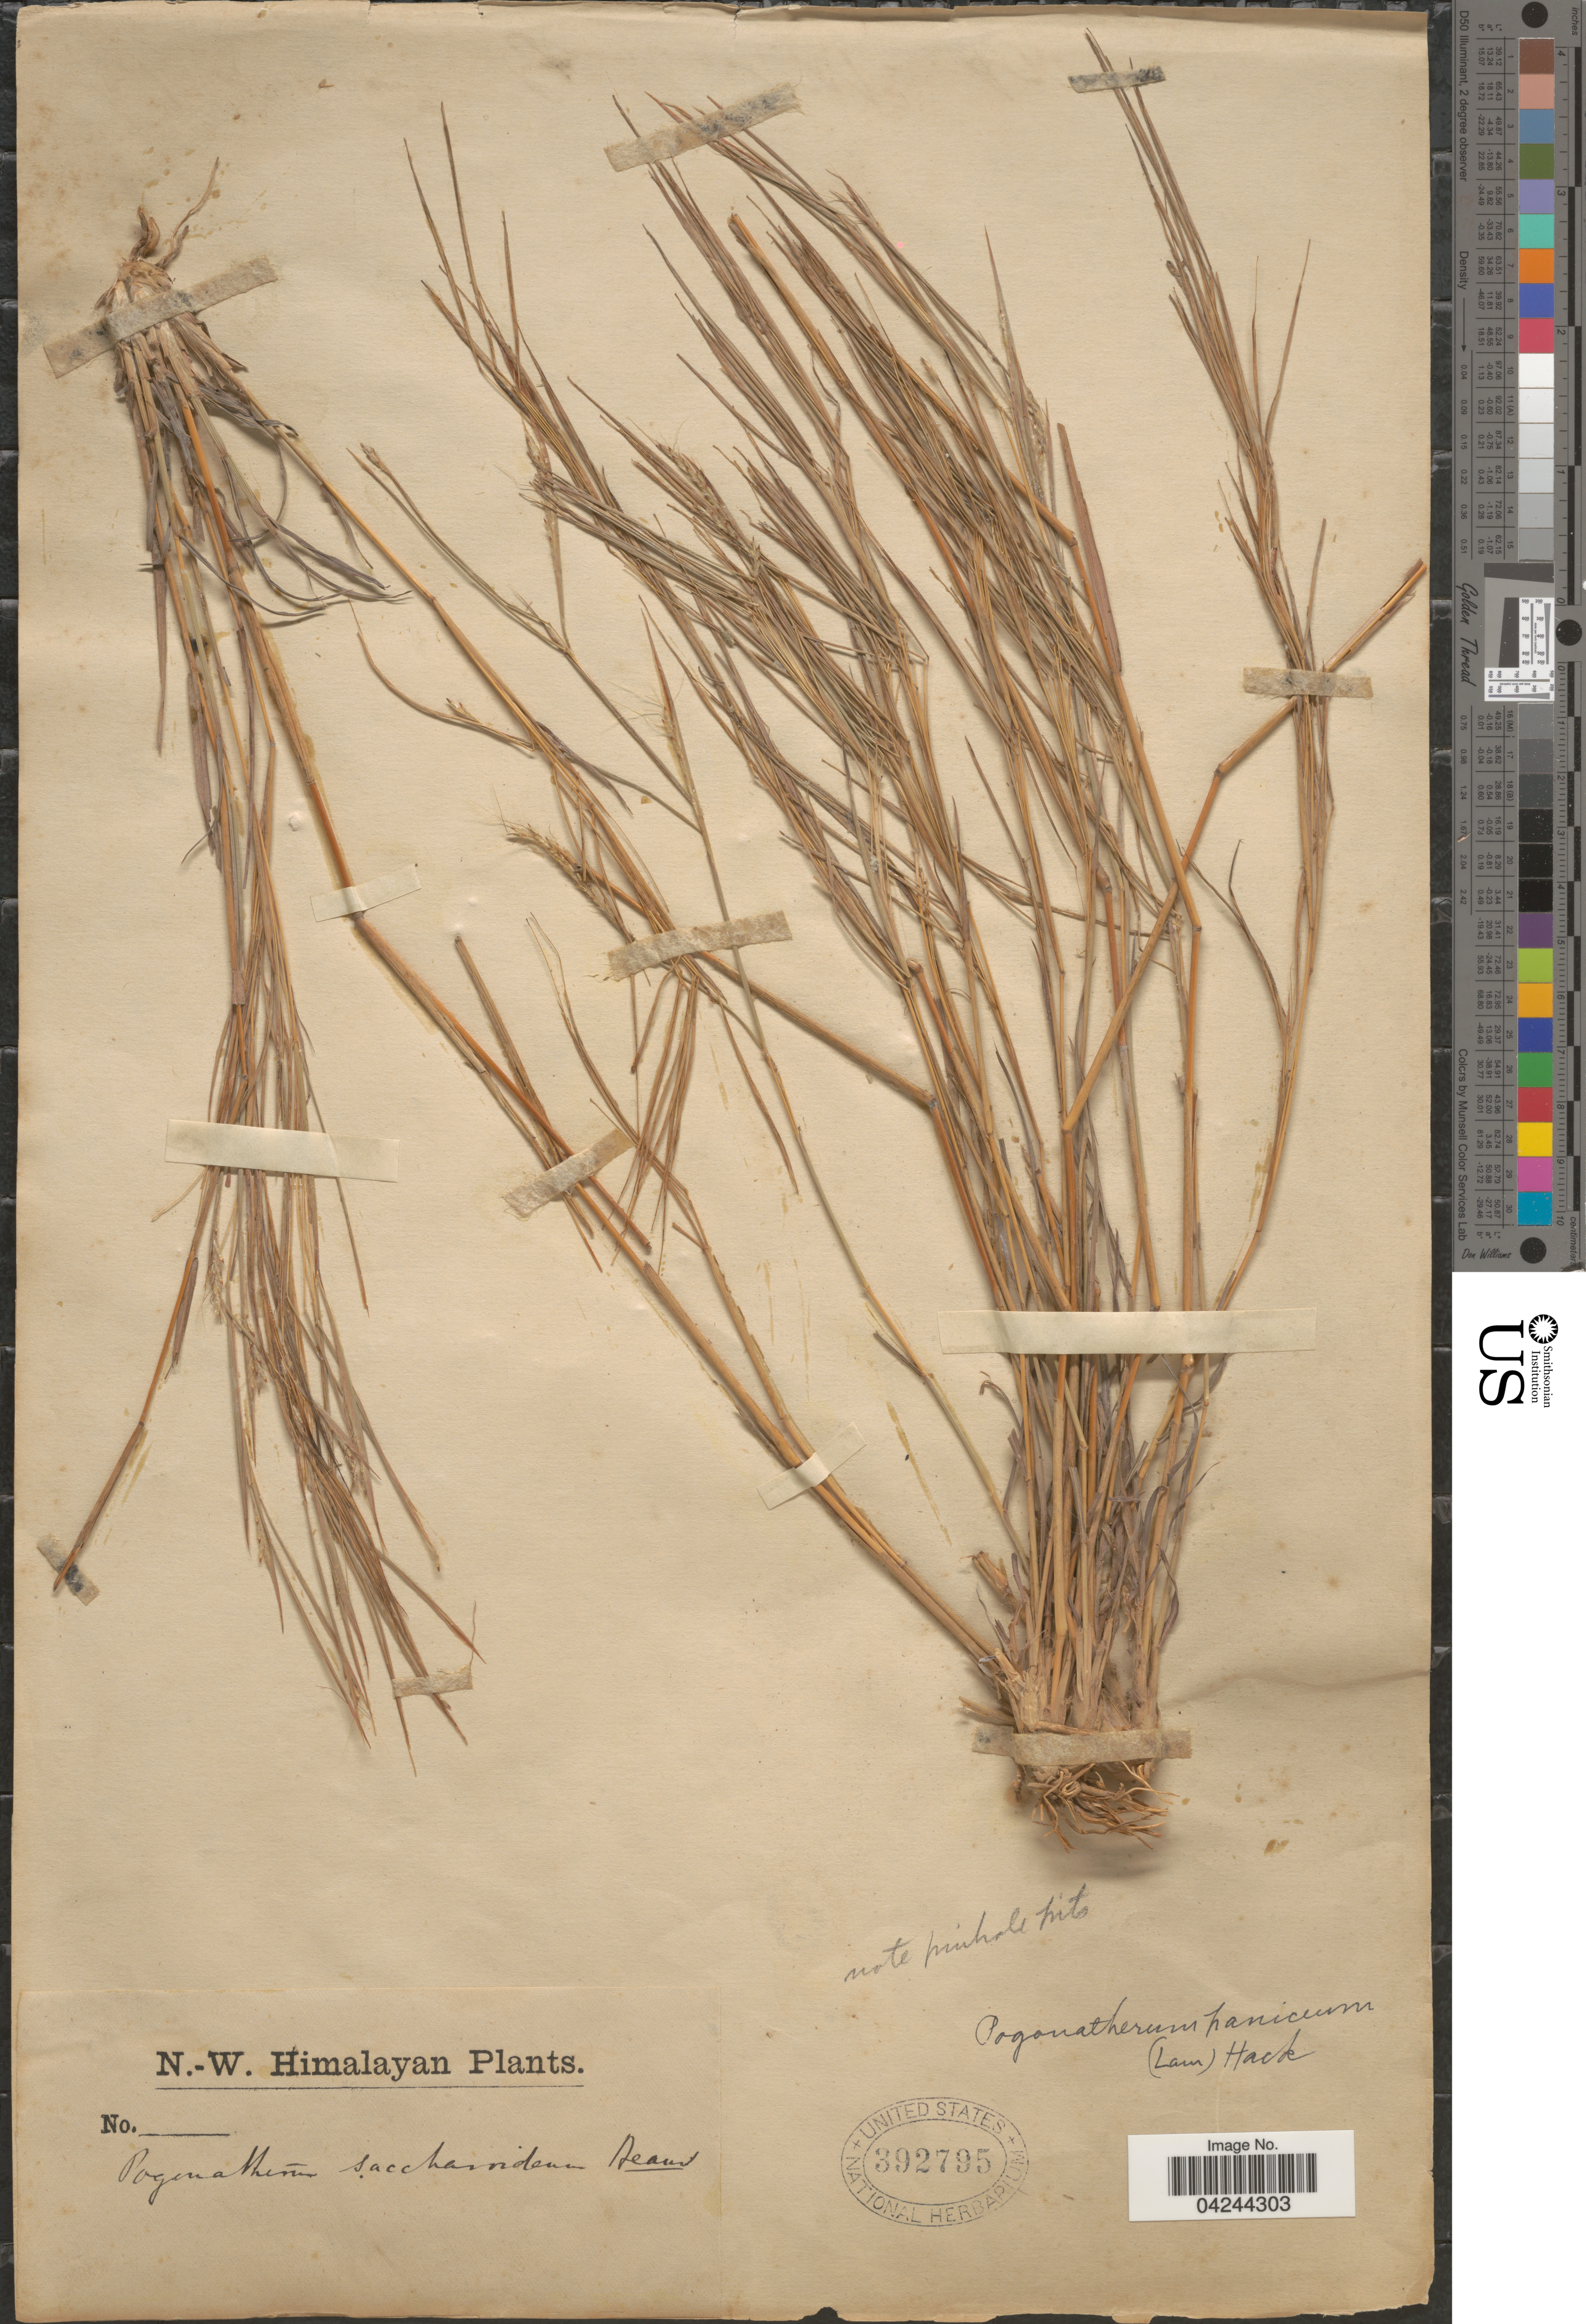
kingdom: Plantae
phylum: Tracheophyta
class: Liliopsida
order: Poales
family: Poaceae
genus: Pogonatherum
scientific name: Pogonatherum crinitum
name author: (Thunb.) Kunth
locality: N.-W. Himalayan.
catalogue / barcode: US 392795